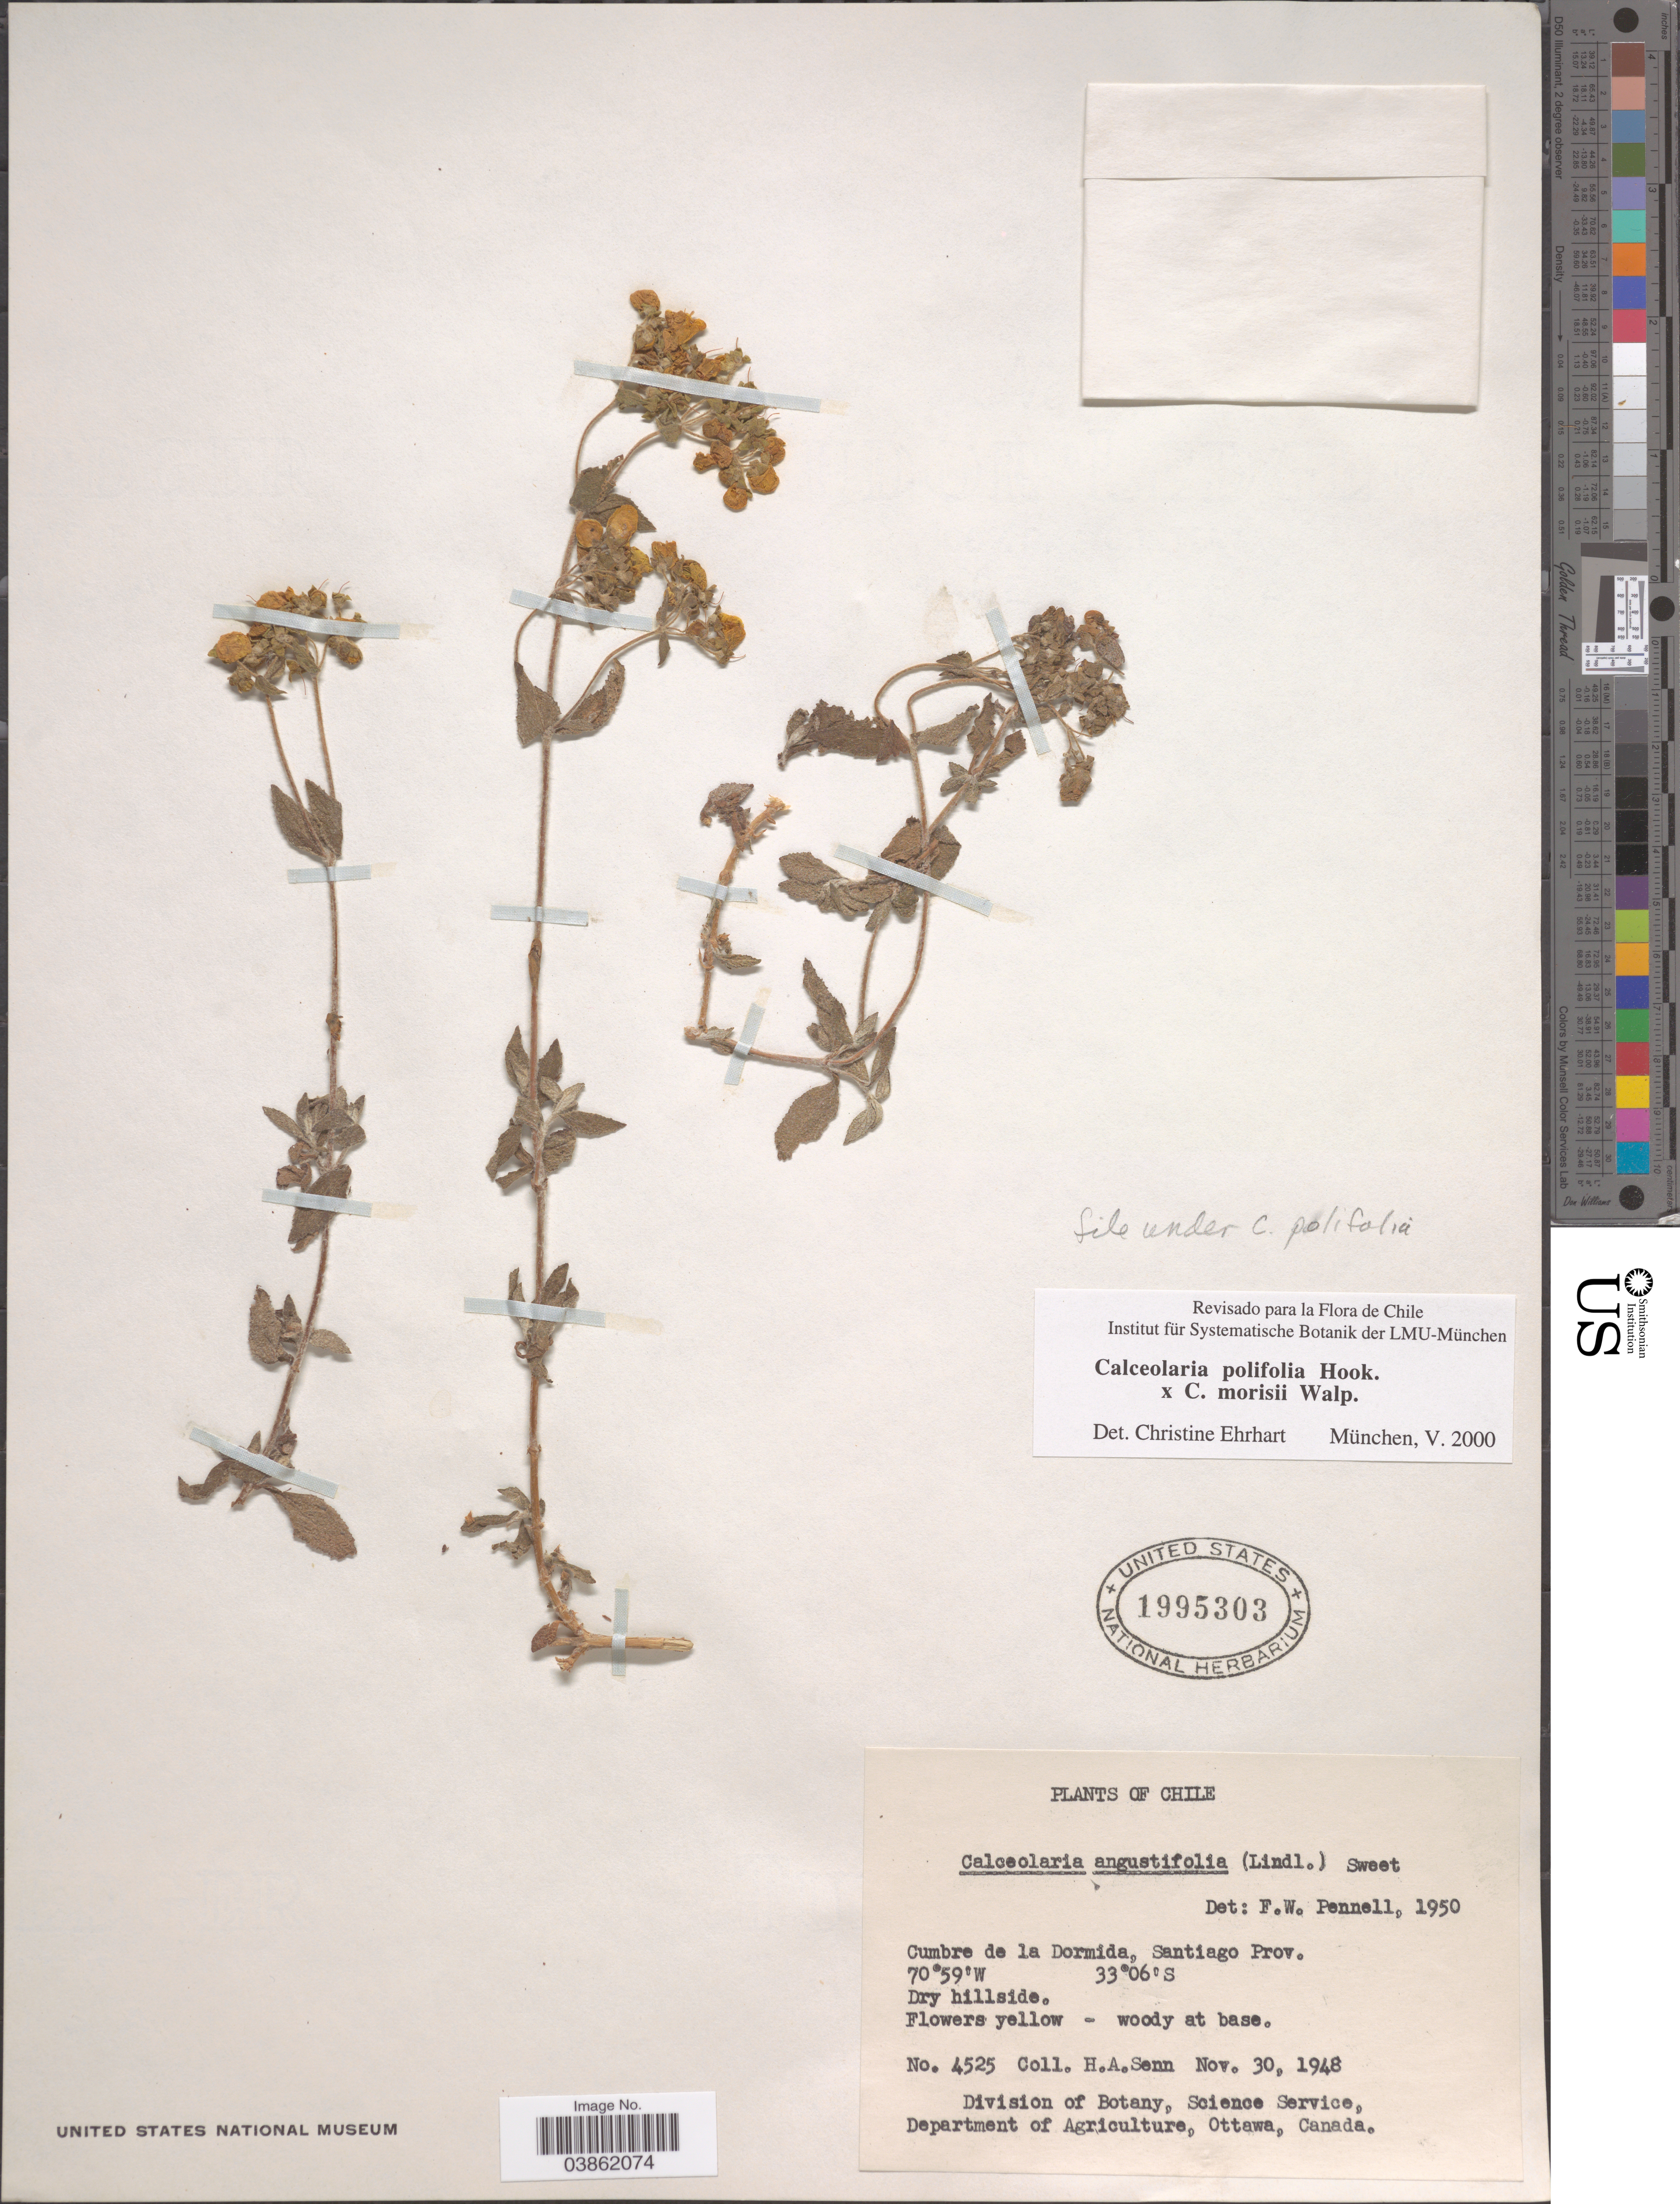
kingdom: Plantae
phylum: Tracheophyta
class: Magnoliopsida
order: Lamiales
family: Calceolariaceae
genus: Calceolaria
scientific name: Calceolaria polifolia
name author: Hook.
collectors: H. Senn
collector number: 4525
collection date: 1948-11-30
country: Chile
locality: Cumbre de la Dormida, Santiago Prov.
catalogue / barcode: US 1995303